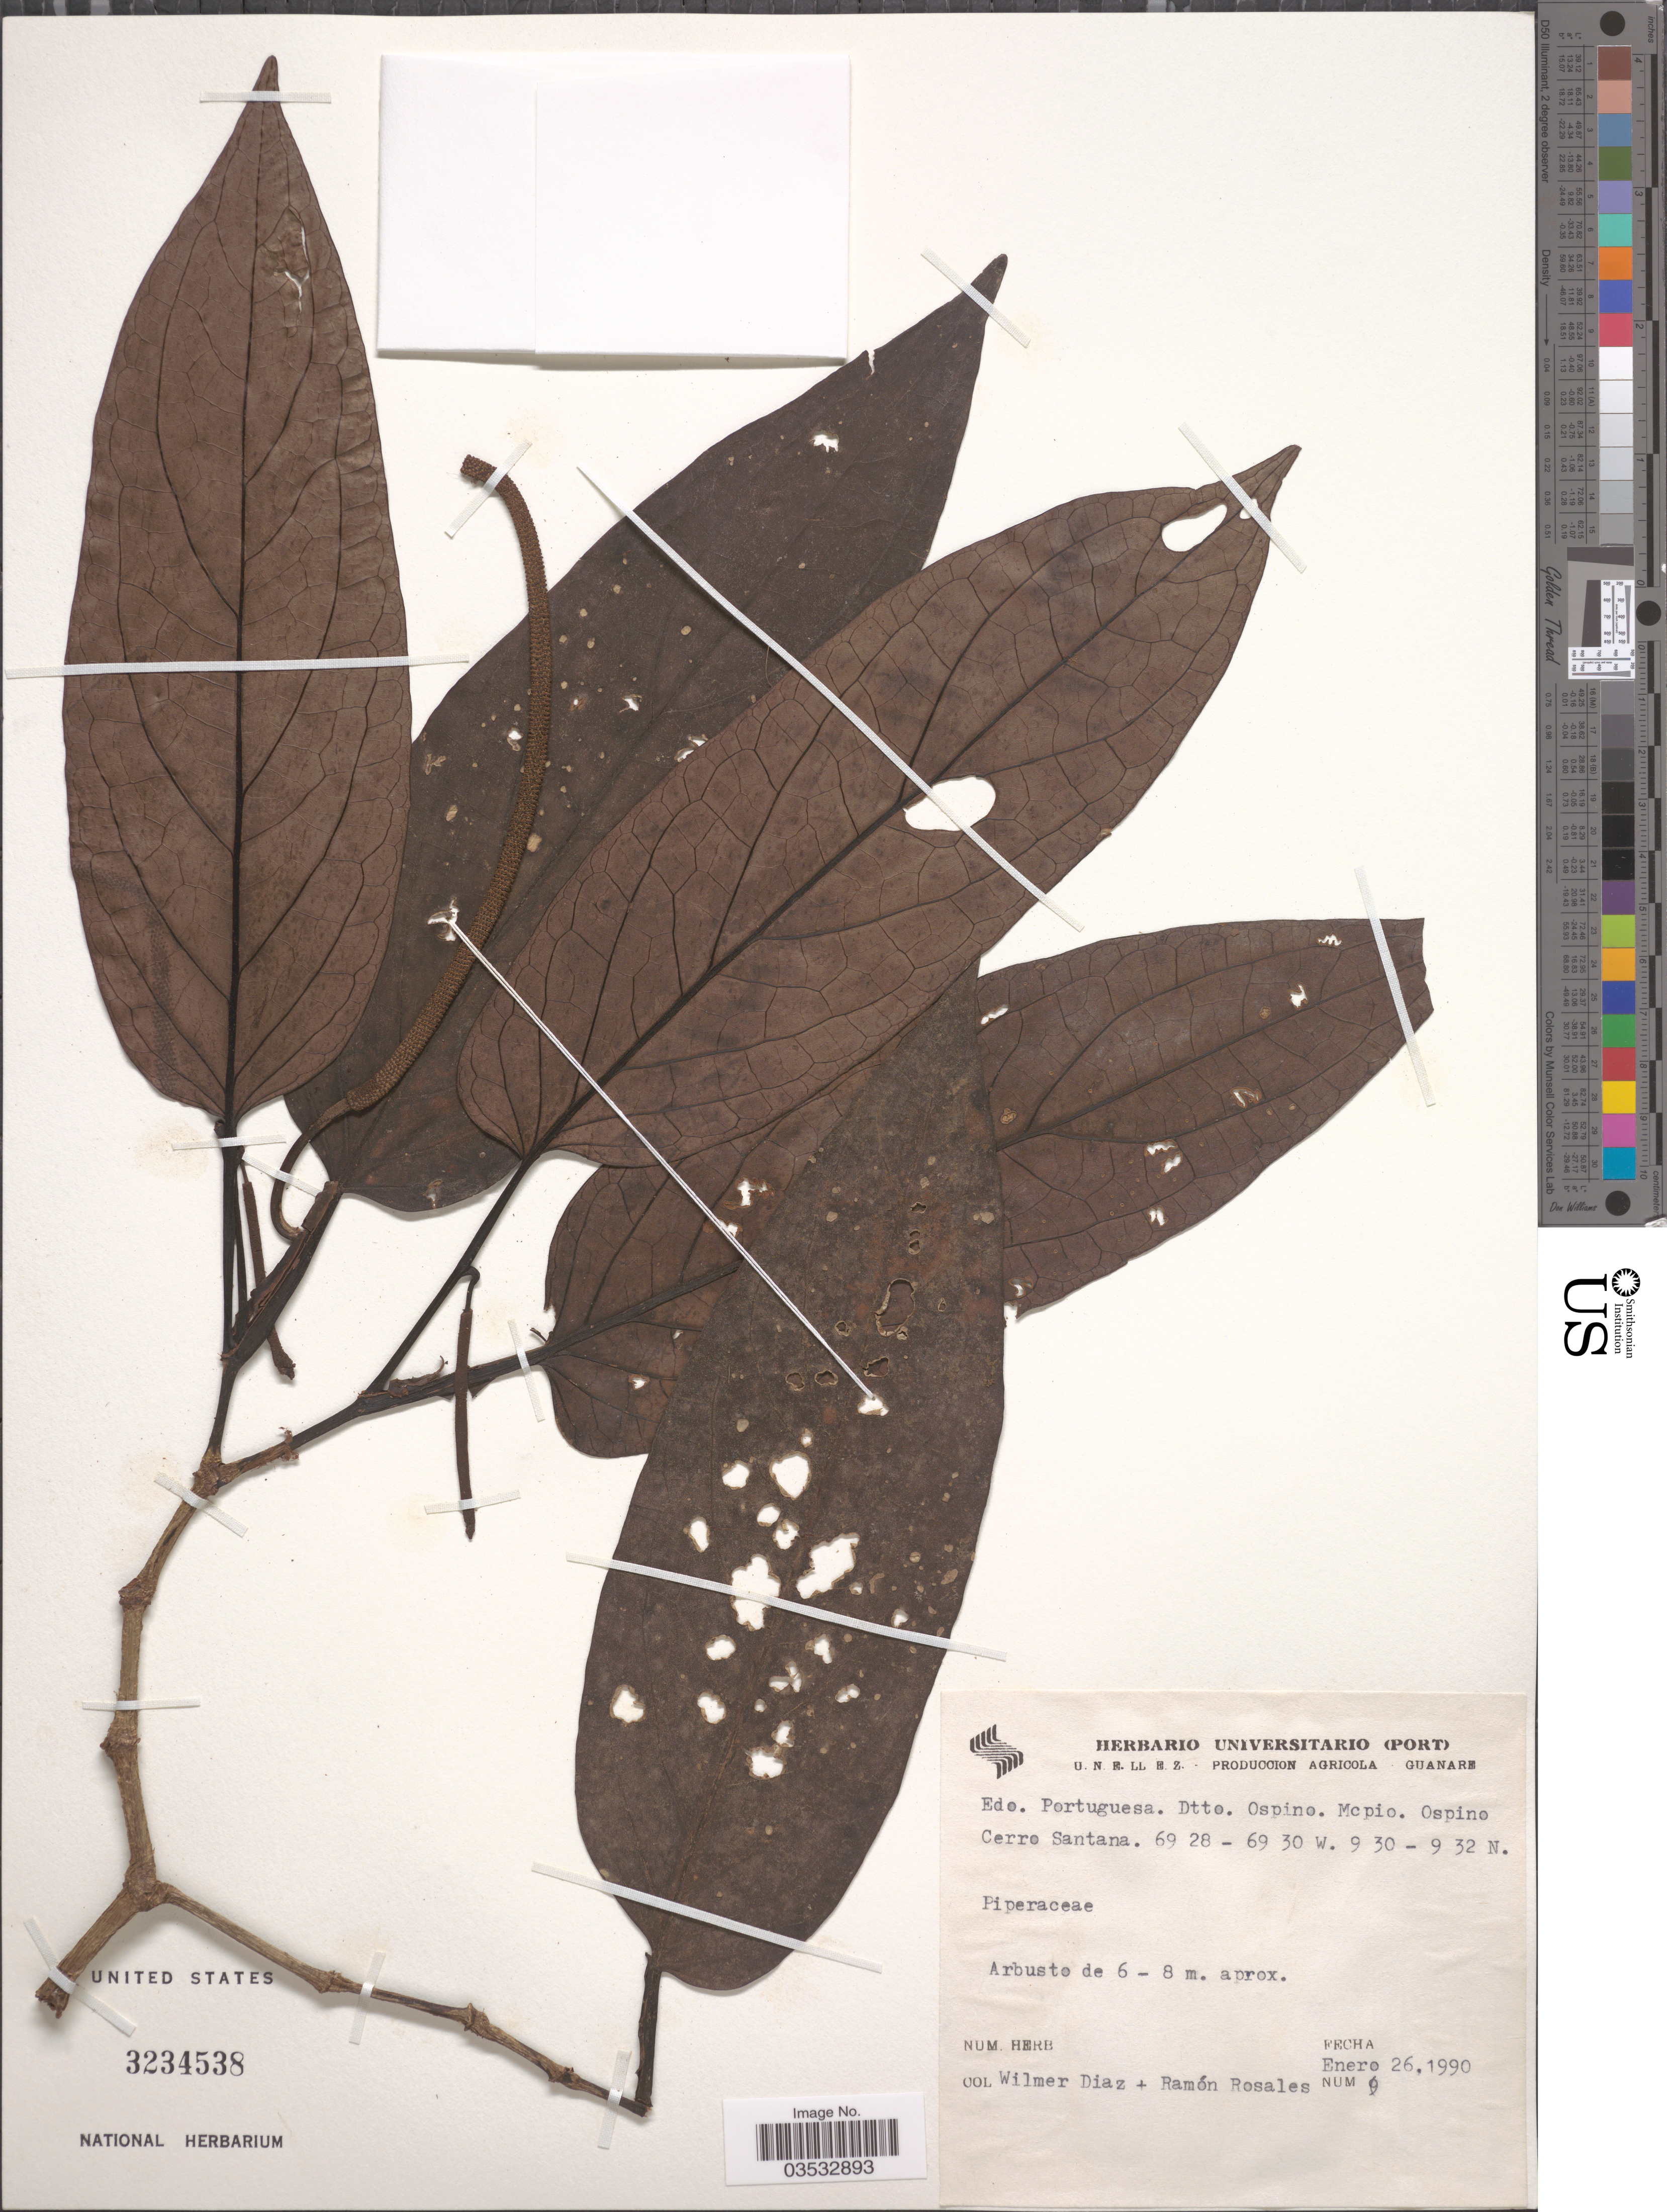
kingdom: Plantae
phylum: Tracheophyta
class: Magnoliopsida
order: Piperales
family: Piperaceae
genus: Piper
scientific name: Piper sp.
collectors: W. Díaz P. & R. Rosales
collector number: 9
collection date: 1990-01-26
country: Venezuela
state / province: Portuguesa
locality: Dtto. Ospino. Mcpio. Ospino. Cerro Santana.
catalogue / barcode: US 3234538